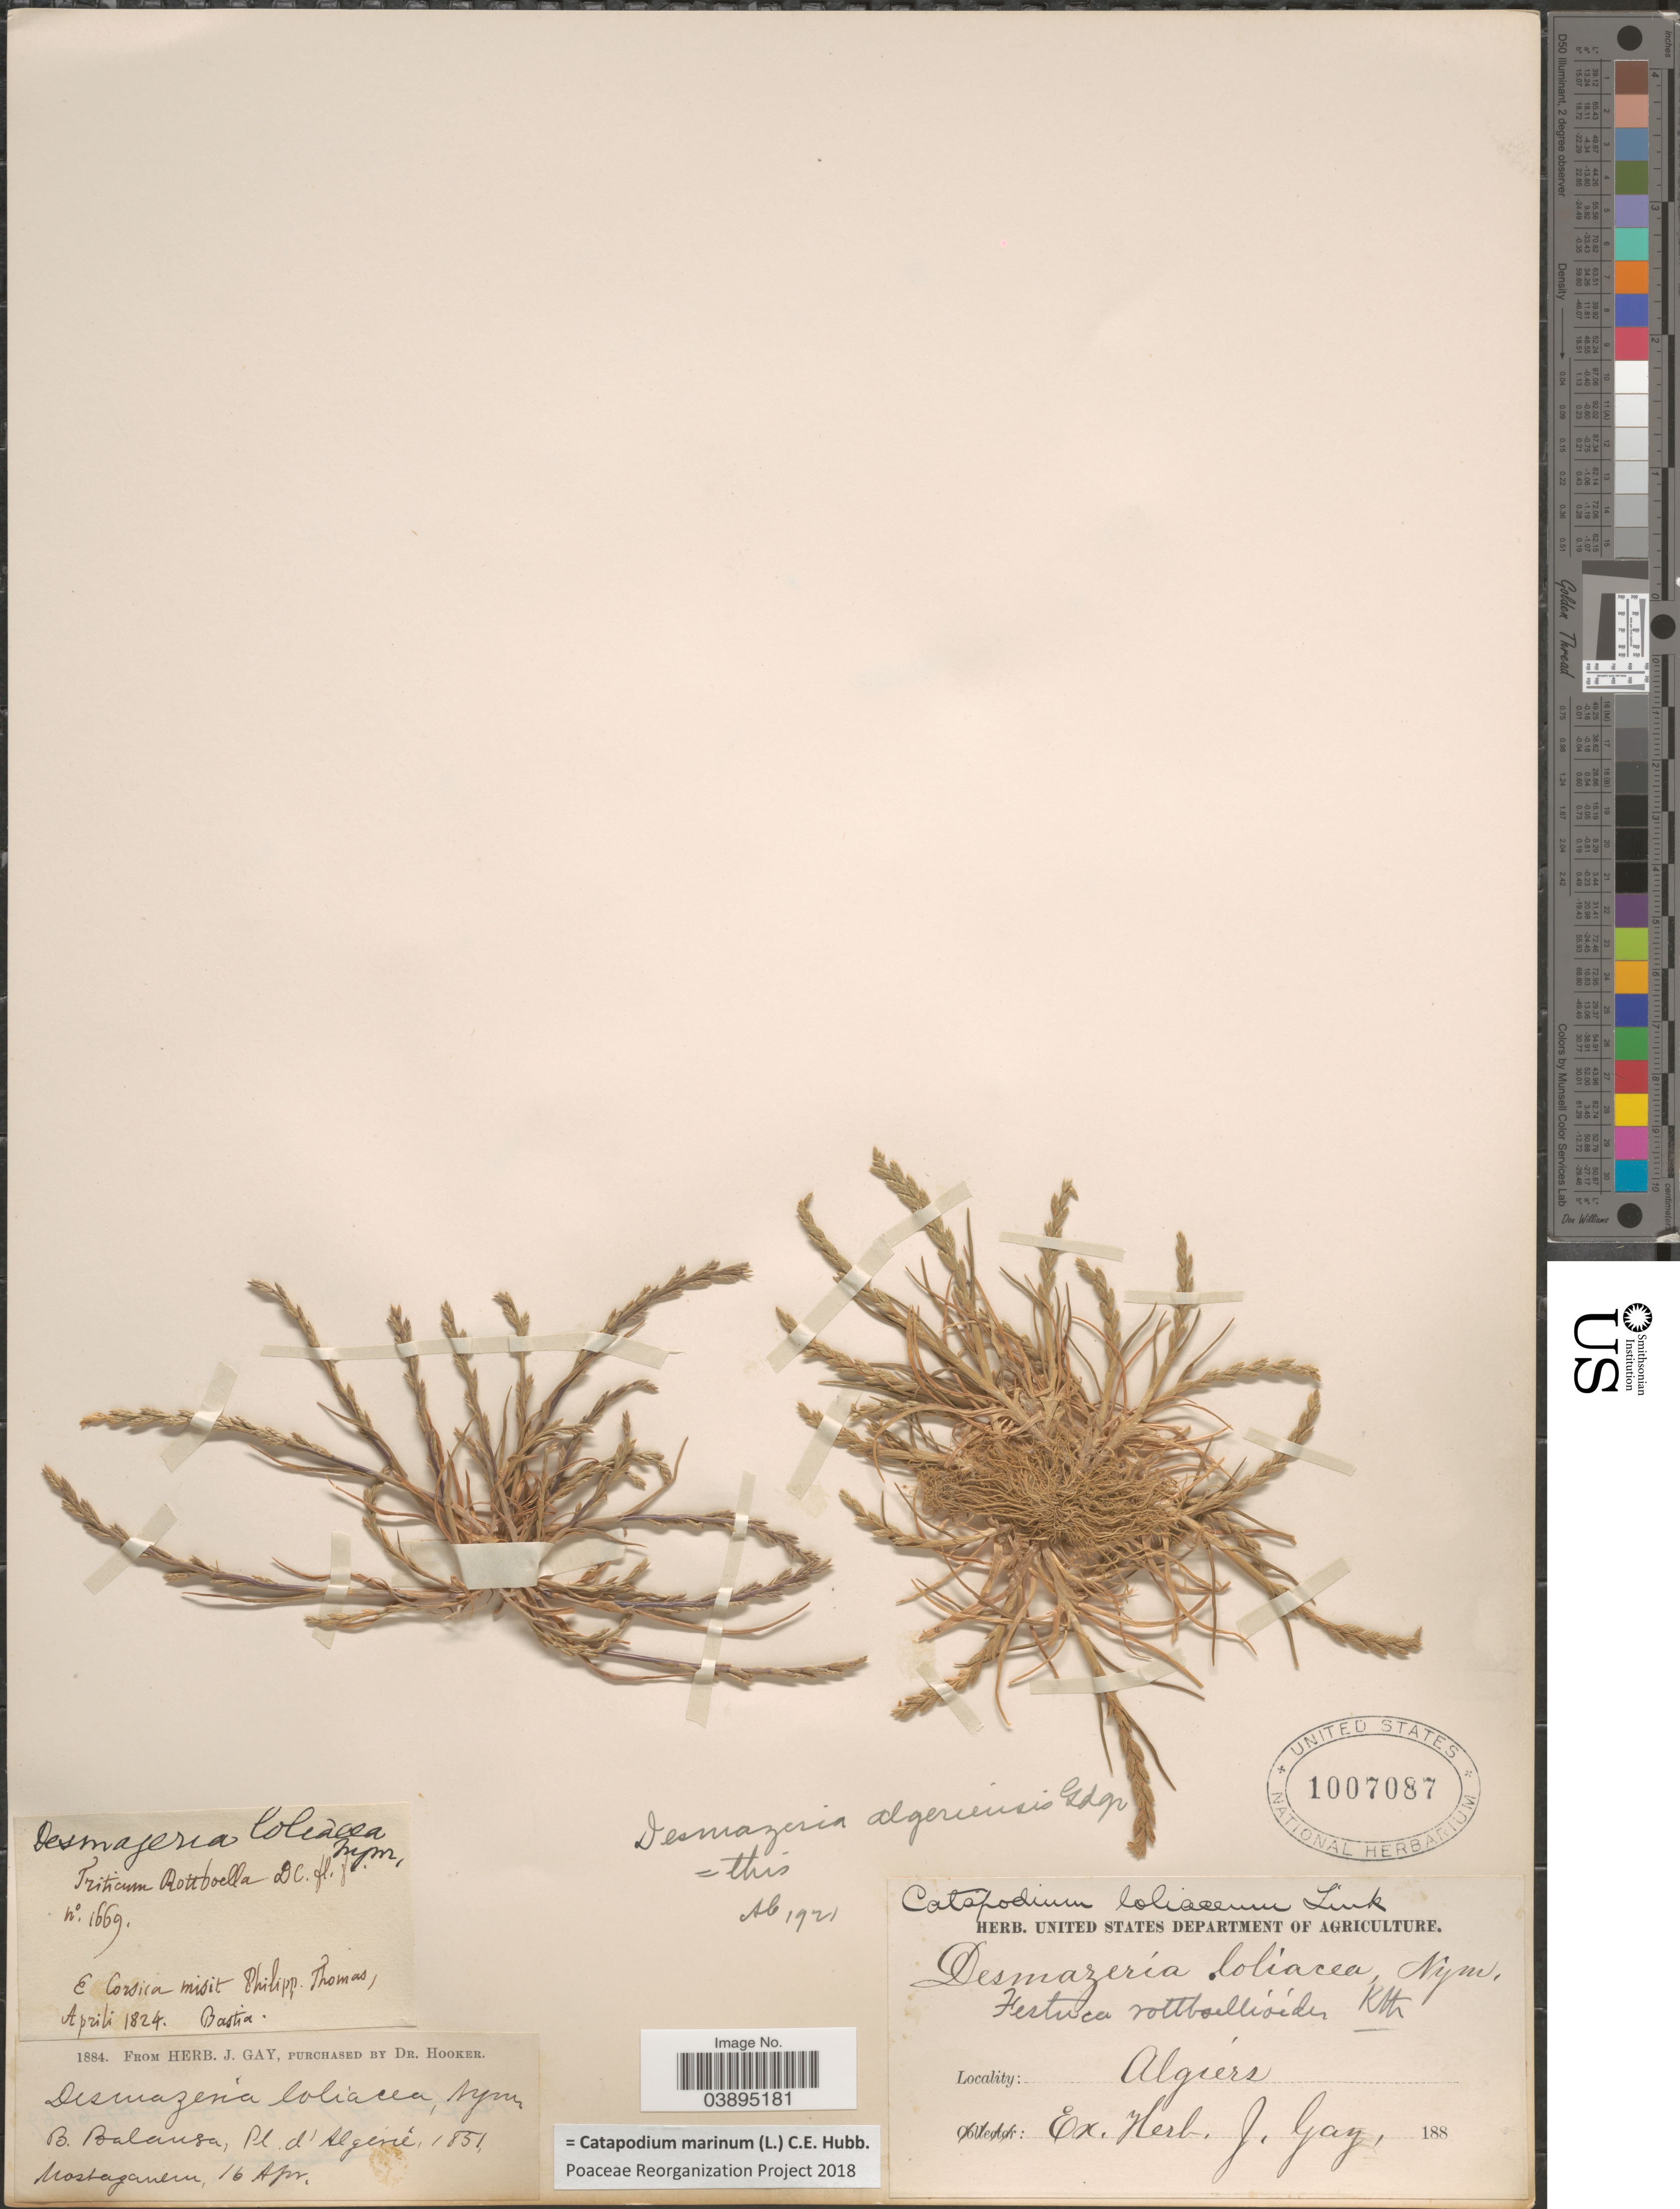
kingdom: Plantae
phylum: Tracheophyta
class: Liliopsida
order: Poales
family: Poaceae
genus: Catapodium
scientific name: Catapodium marinum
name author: (L.) C.E. Hubb.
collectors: Bastia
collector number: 1669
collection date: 1824-04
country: France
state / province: Corsica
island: Corse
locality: E Corsica.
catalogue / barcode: US 1007087